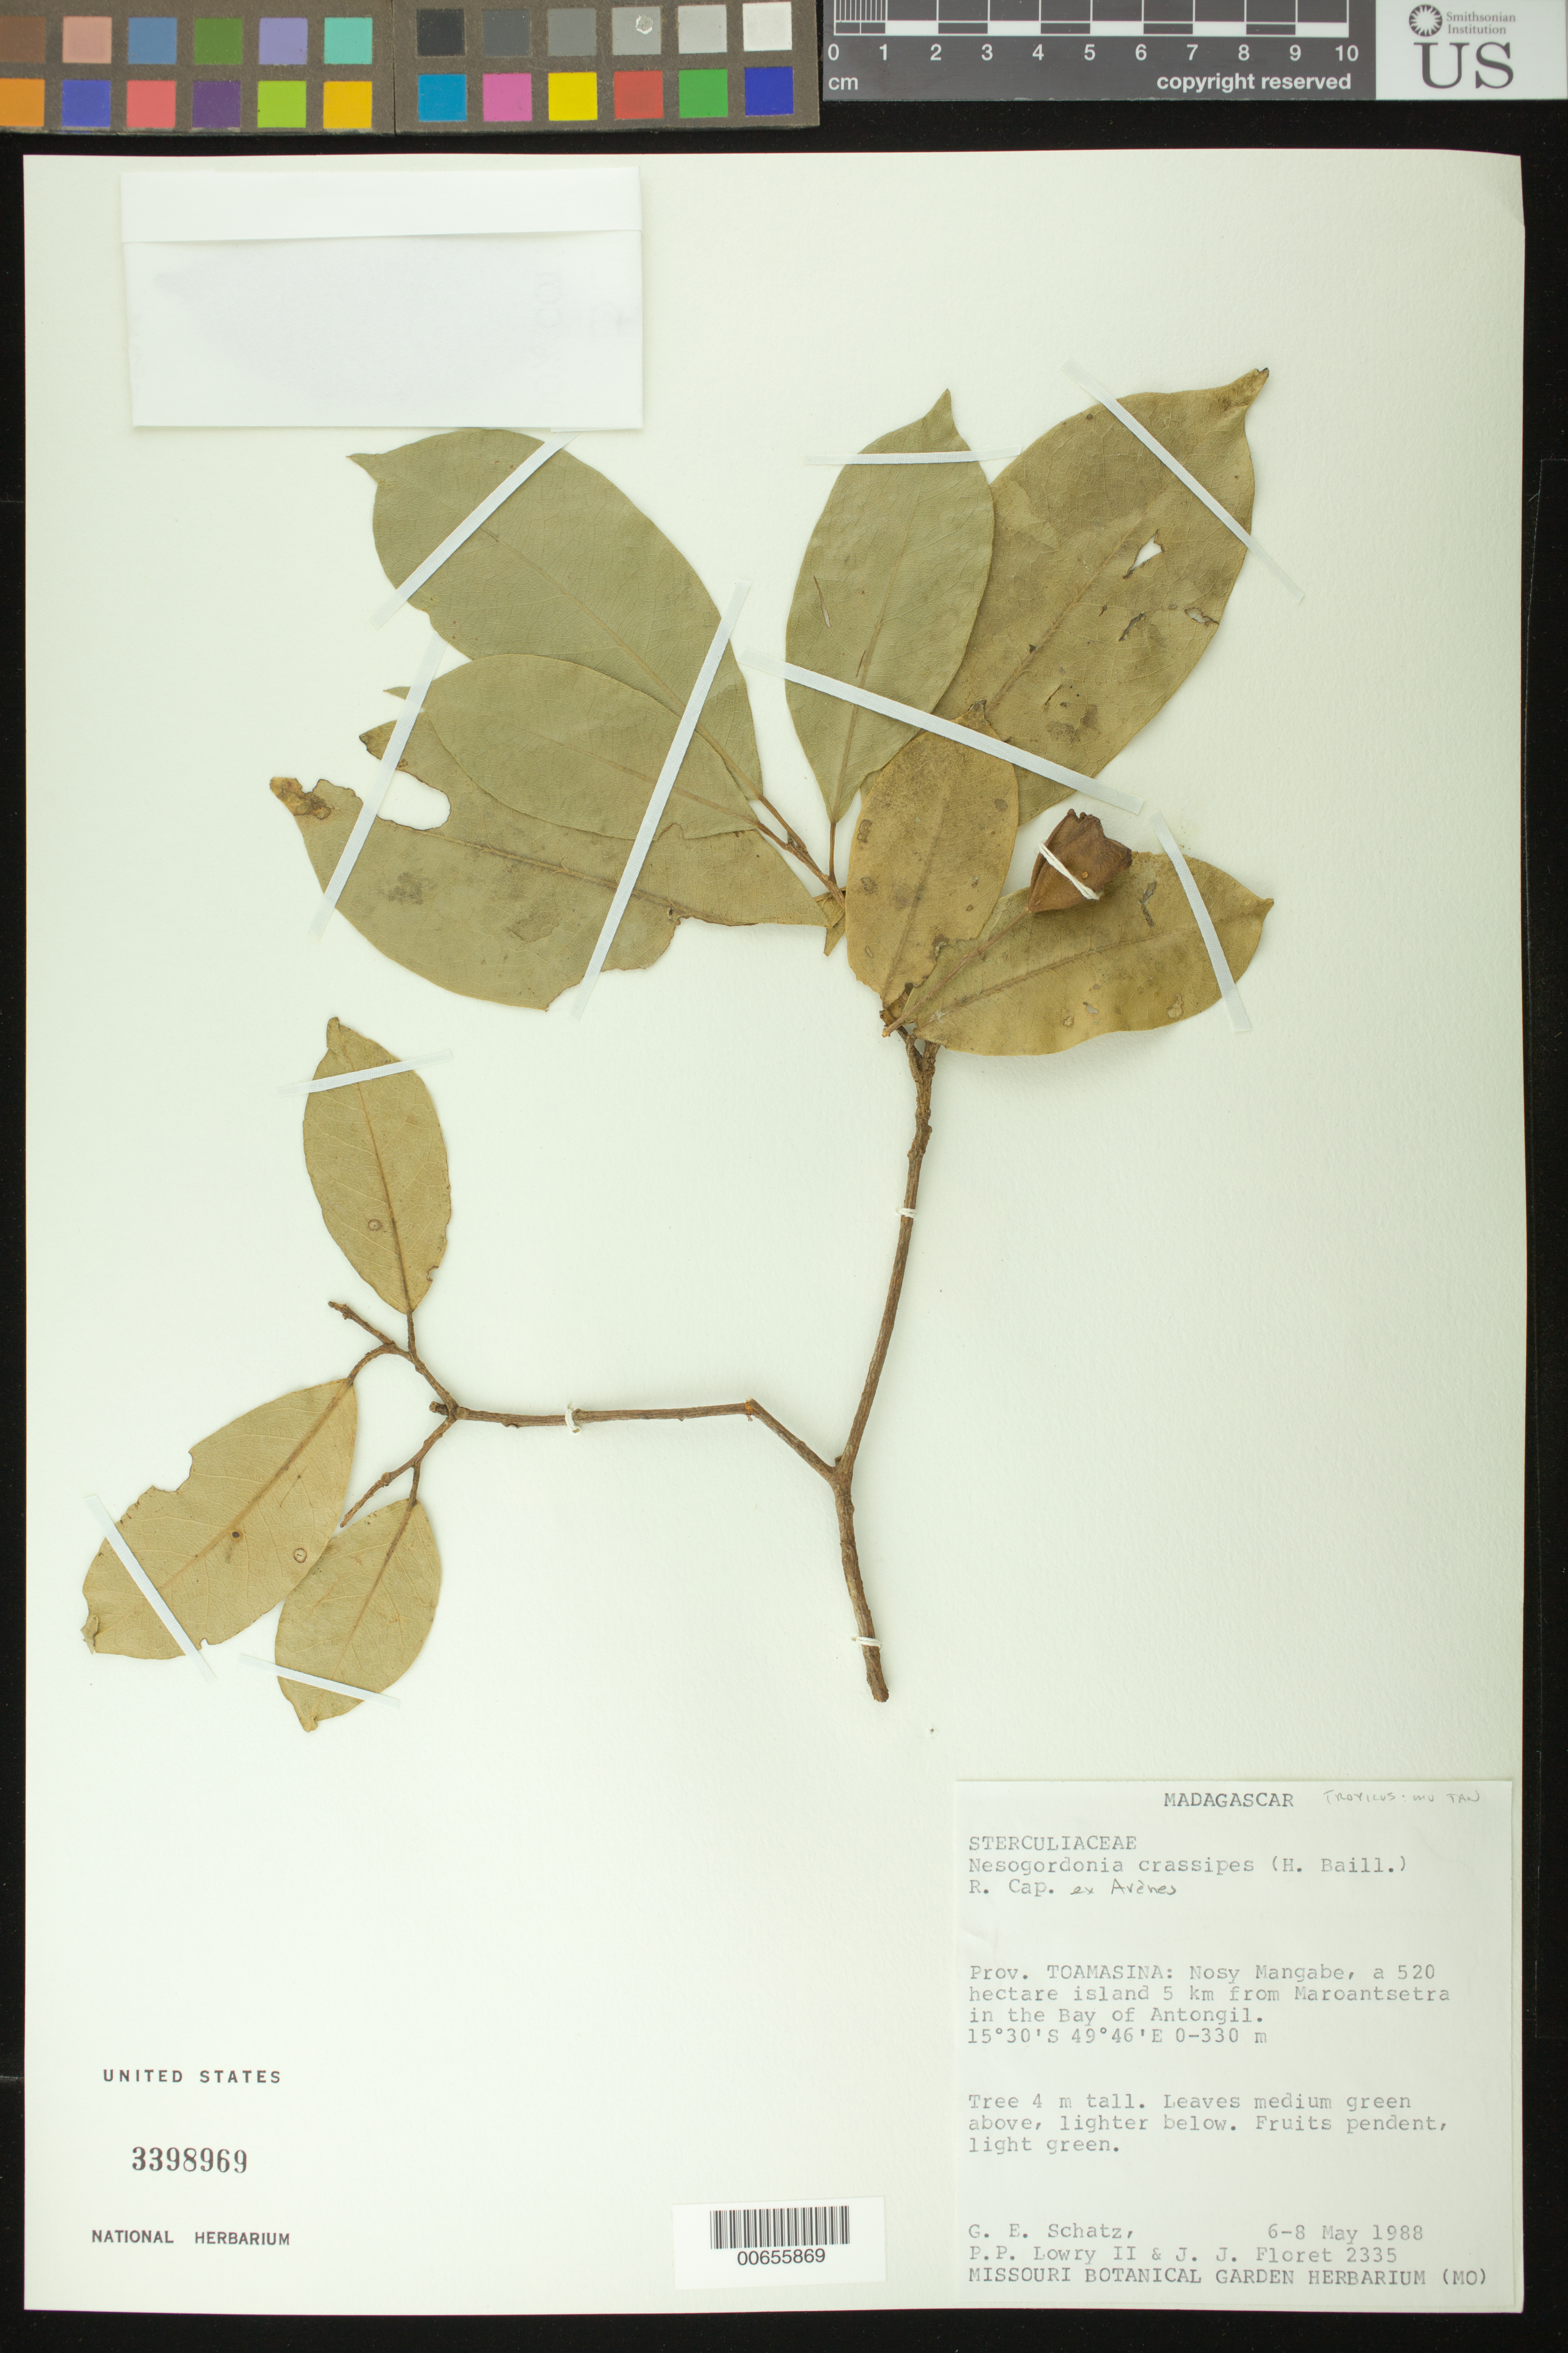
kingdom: Plantae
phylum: Tracheophyta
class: Magnoliopsida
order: Malvales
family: Malvaceae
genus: Nesogordonia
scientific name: Nesogordonia crassipes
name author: (Baill.) Capuron ex Arènes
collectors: G. Schatz, P. P. Lowry & J. Floret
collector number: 2335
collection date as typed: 06 May 1988 to 08 May 1988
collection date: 1988-05-06/1988-05-08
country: Madagascar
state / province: Analanjirofo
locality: Nosy Mangabe, a 520 hectare island 5 km from Maroantsetra in the Bay of Antongil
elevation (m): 0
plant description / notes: US, NY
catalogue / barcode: US 3398969